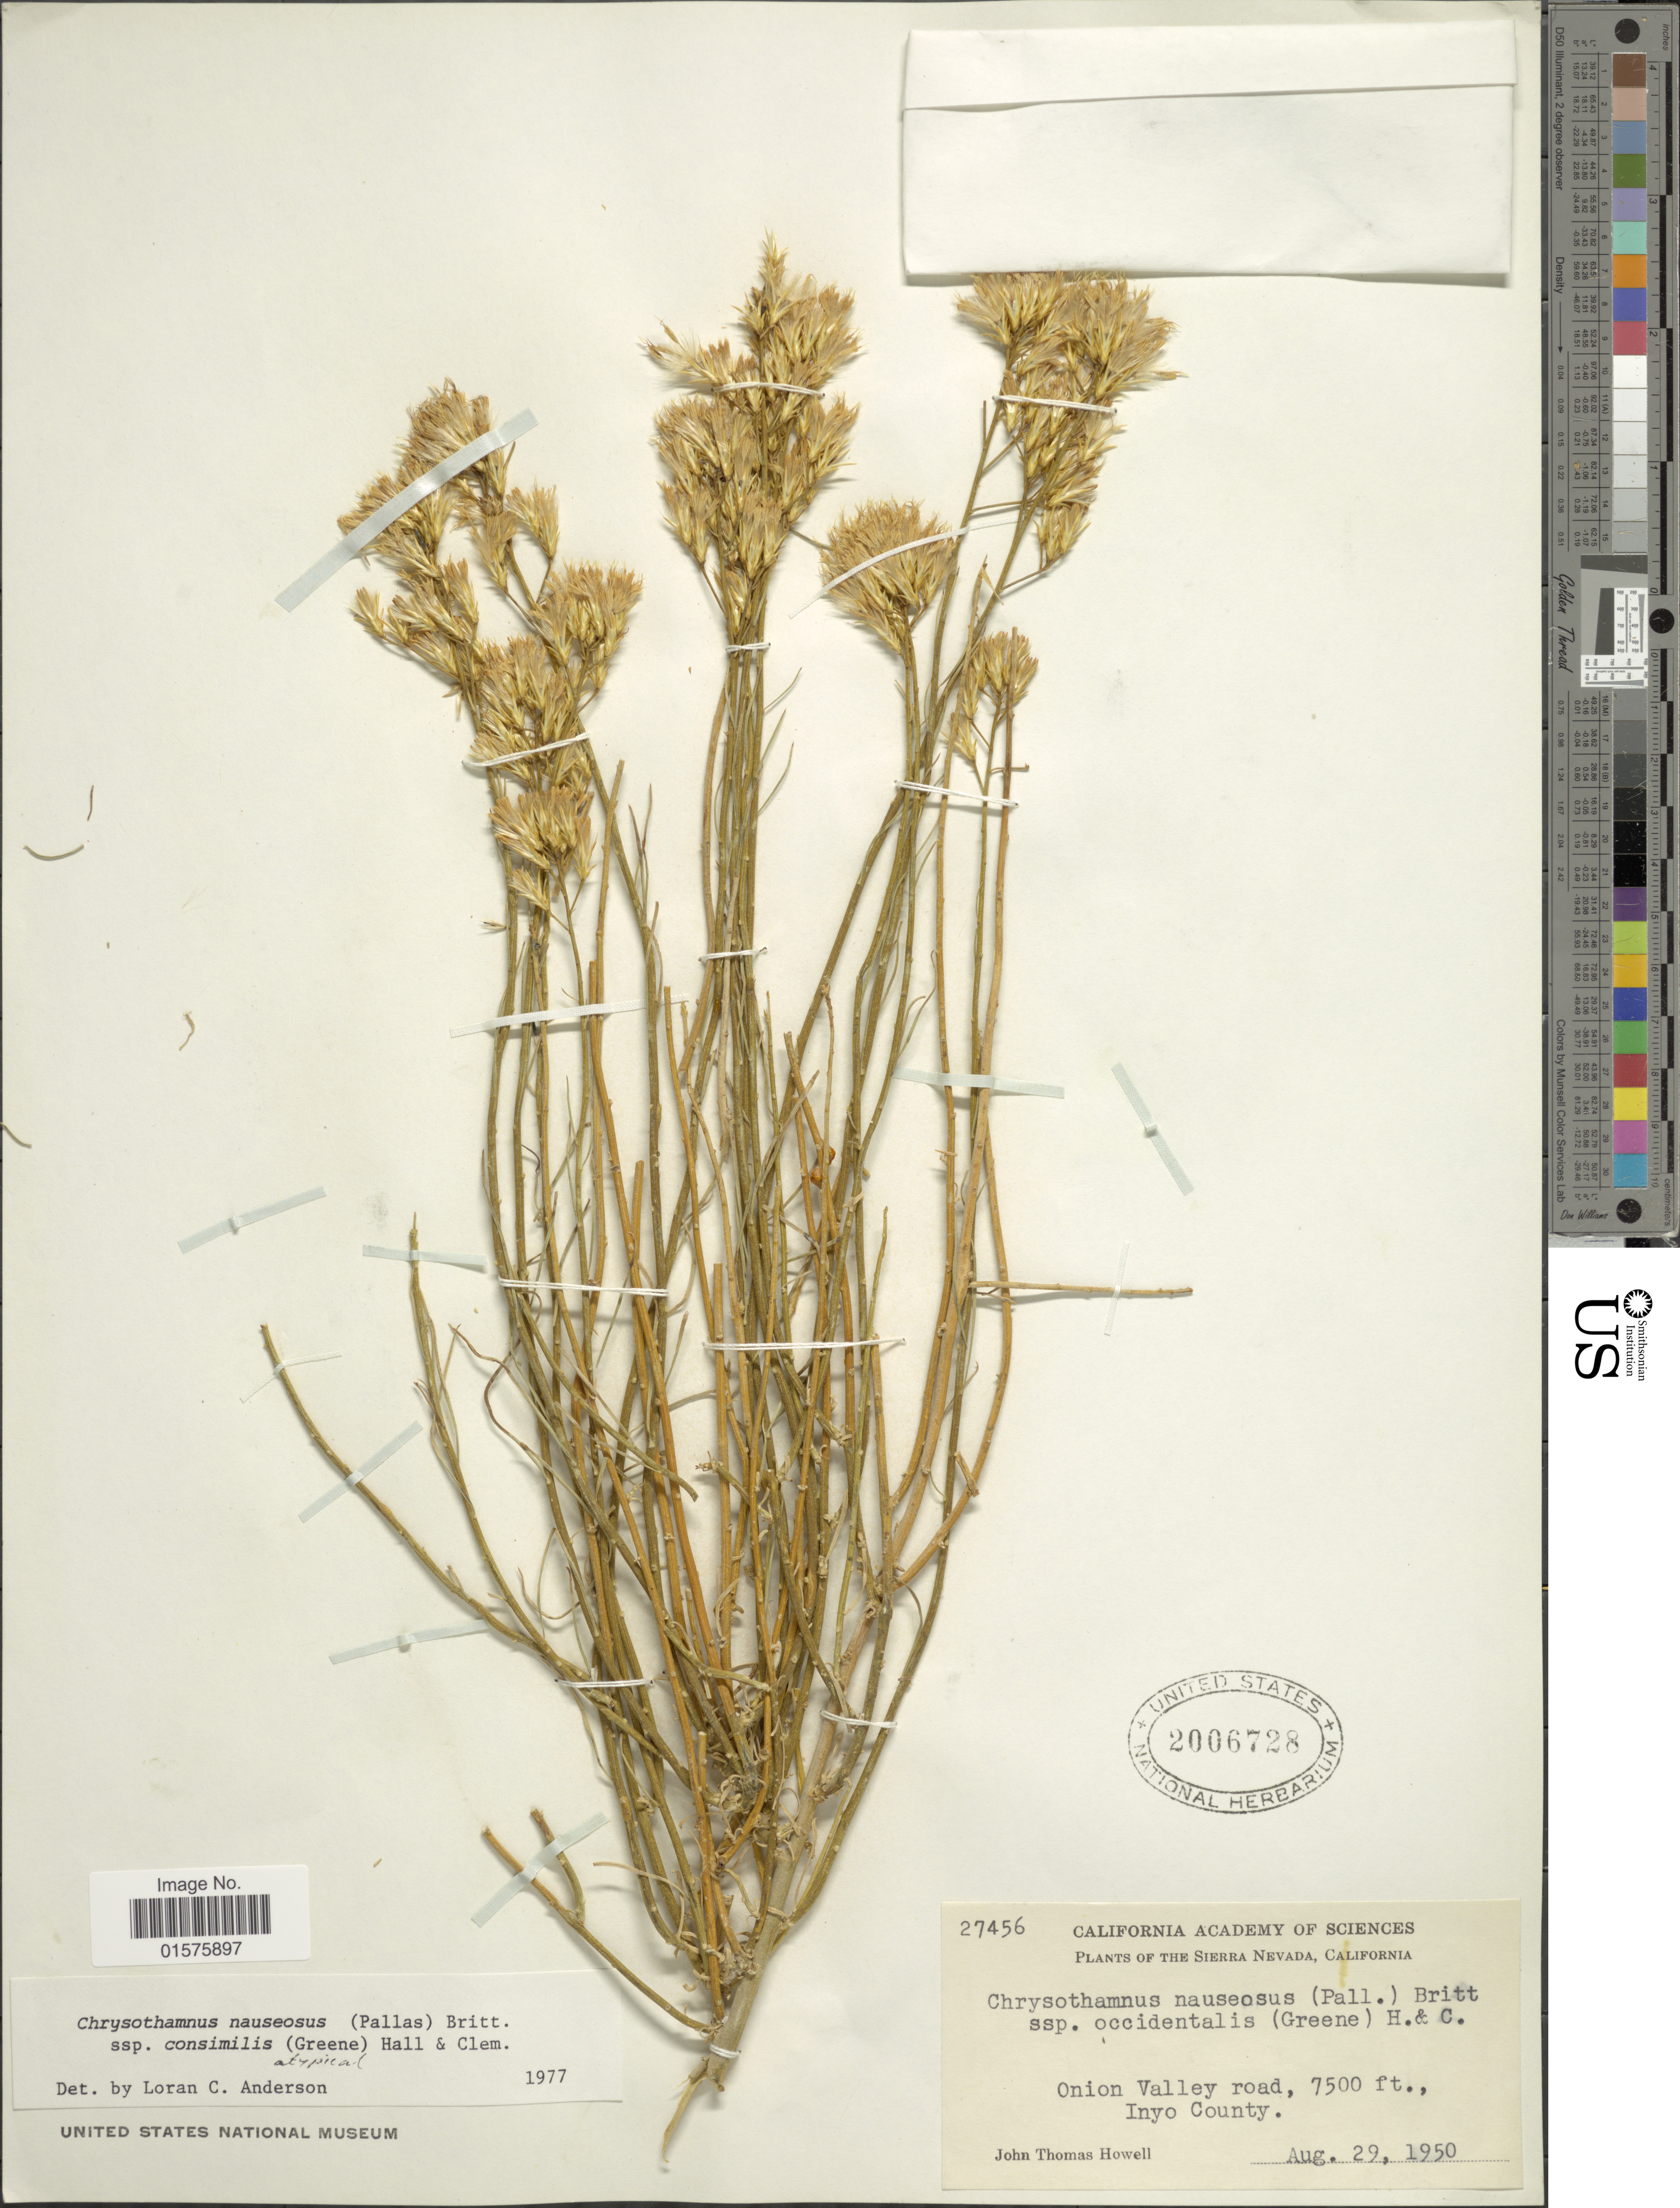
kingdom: Plantae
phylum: Tracheophyta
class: Magnoliopsida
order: Asterales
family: Asteraceae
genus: Ericameria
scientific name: Ericameria nauseosa var. oreophila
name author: (A. Nelson) G.L. Nesom & G.I. Baird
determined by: Urbatsch, Lowell E., Curator (LSU), Louisiana State University (UNITED STATES)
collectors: J. T. Howell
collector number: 27456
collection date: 1950-08-29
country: United States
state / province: California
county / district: Inyo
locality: The Sierra Nevada, Onion Valley road. Inyo County.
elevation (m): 2286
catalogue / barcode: US 2006728